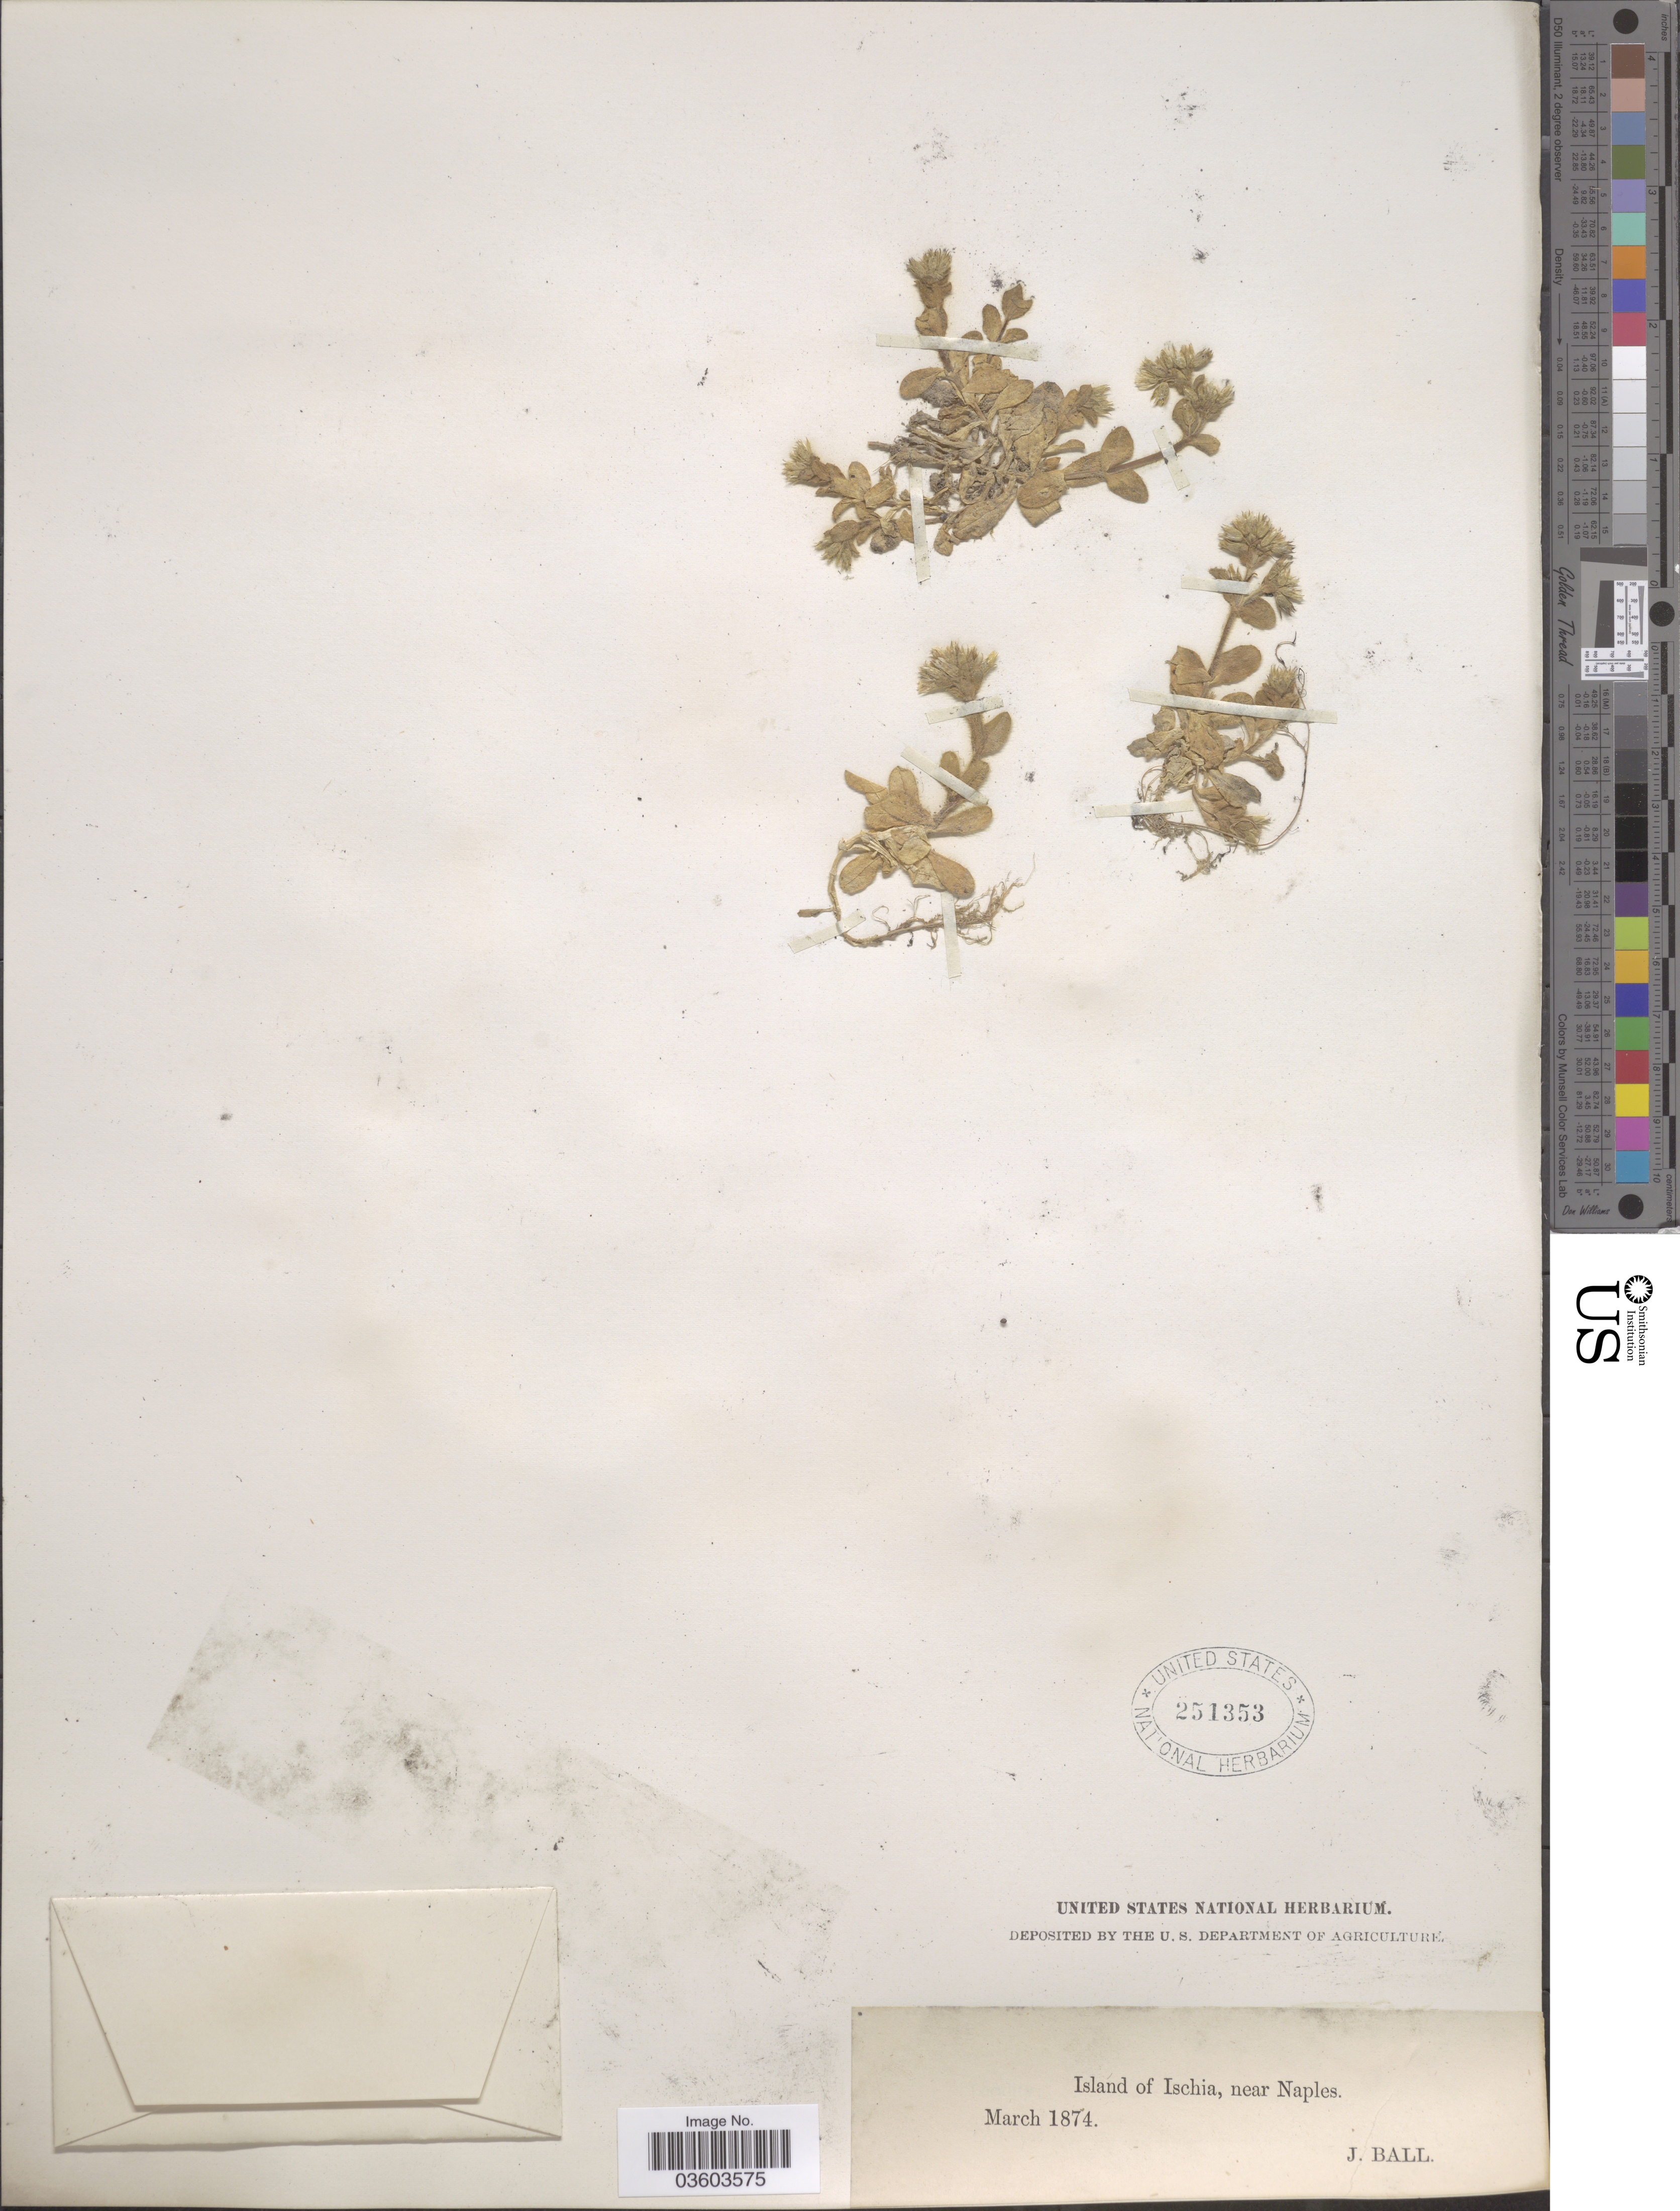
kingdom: Plantae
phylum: Tracheophyta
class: Magnoliopsida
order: Caryophyllales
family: Caryophyllaceae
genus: Cerastium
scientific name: Cerastium sp.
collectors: J. Ball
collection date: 1874-03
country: Italy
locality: Island of Ischia, near Naples.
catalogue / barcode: US 251353